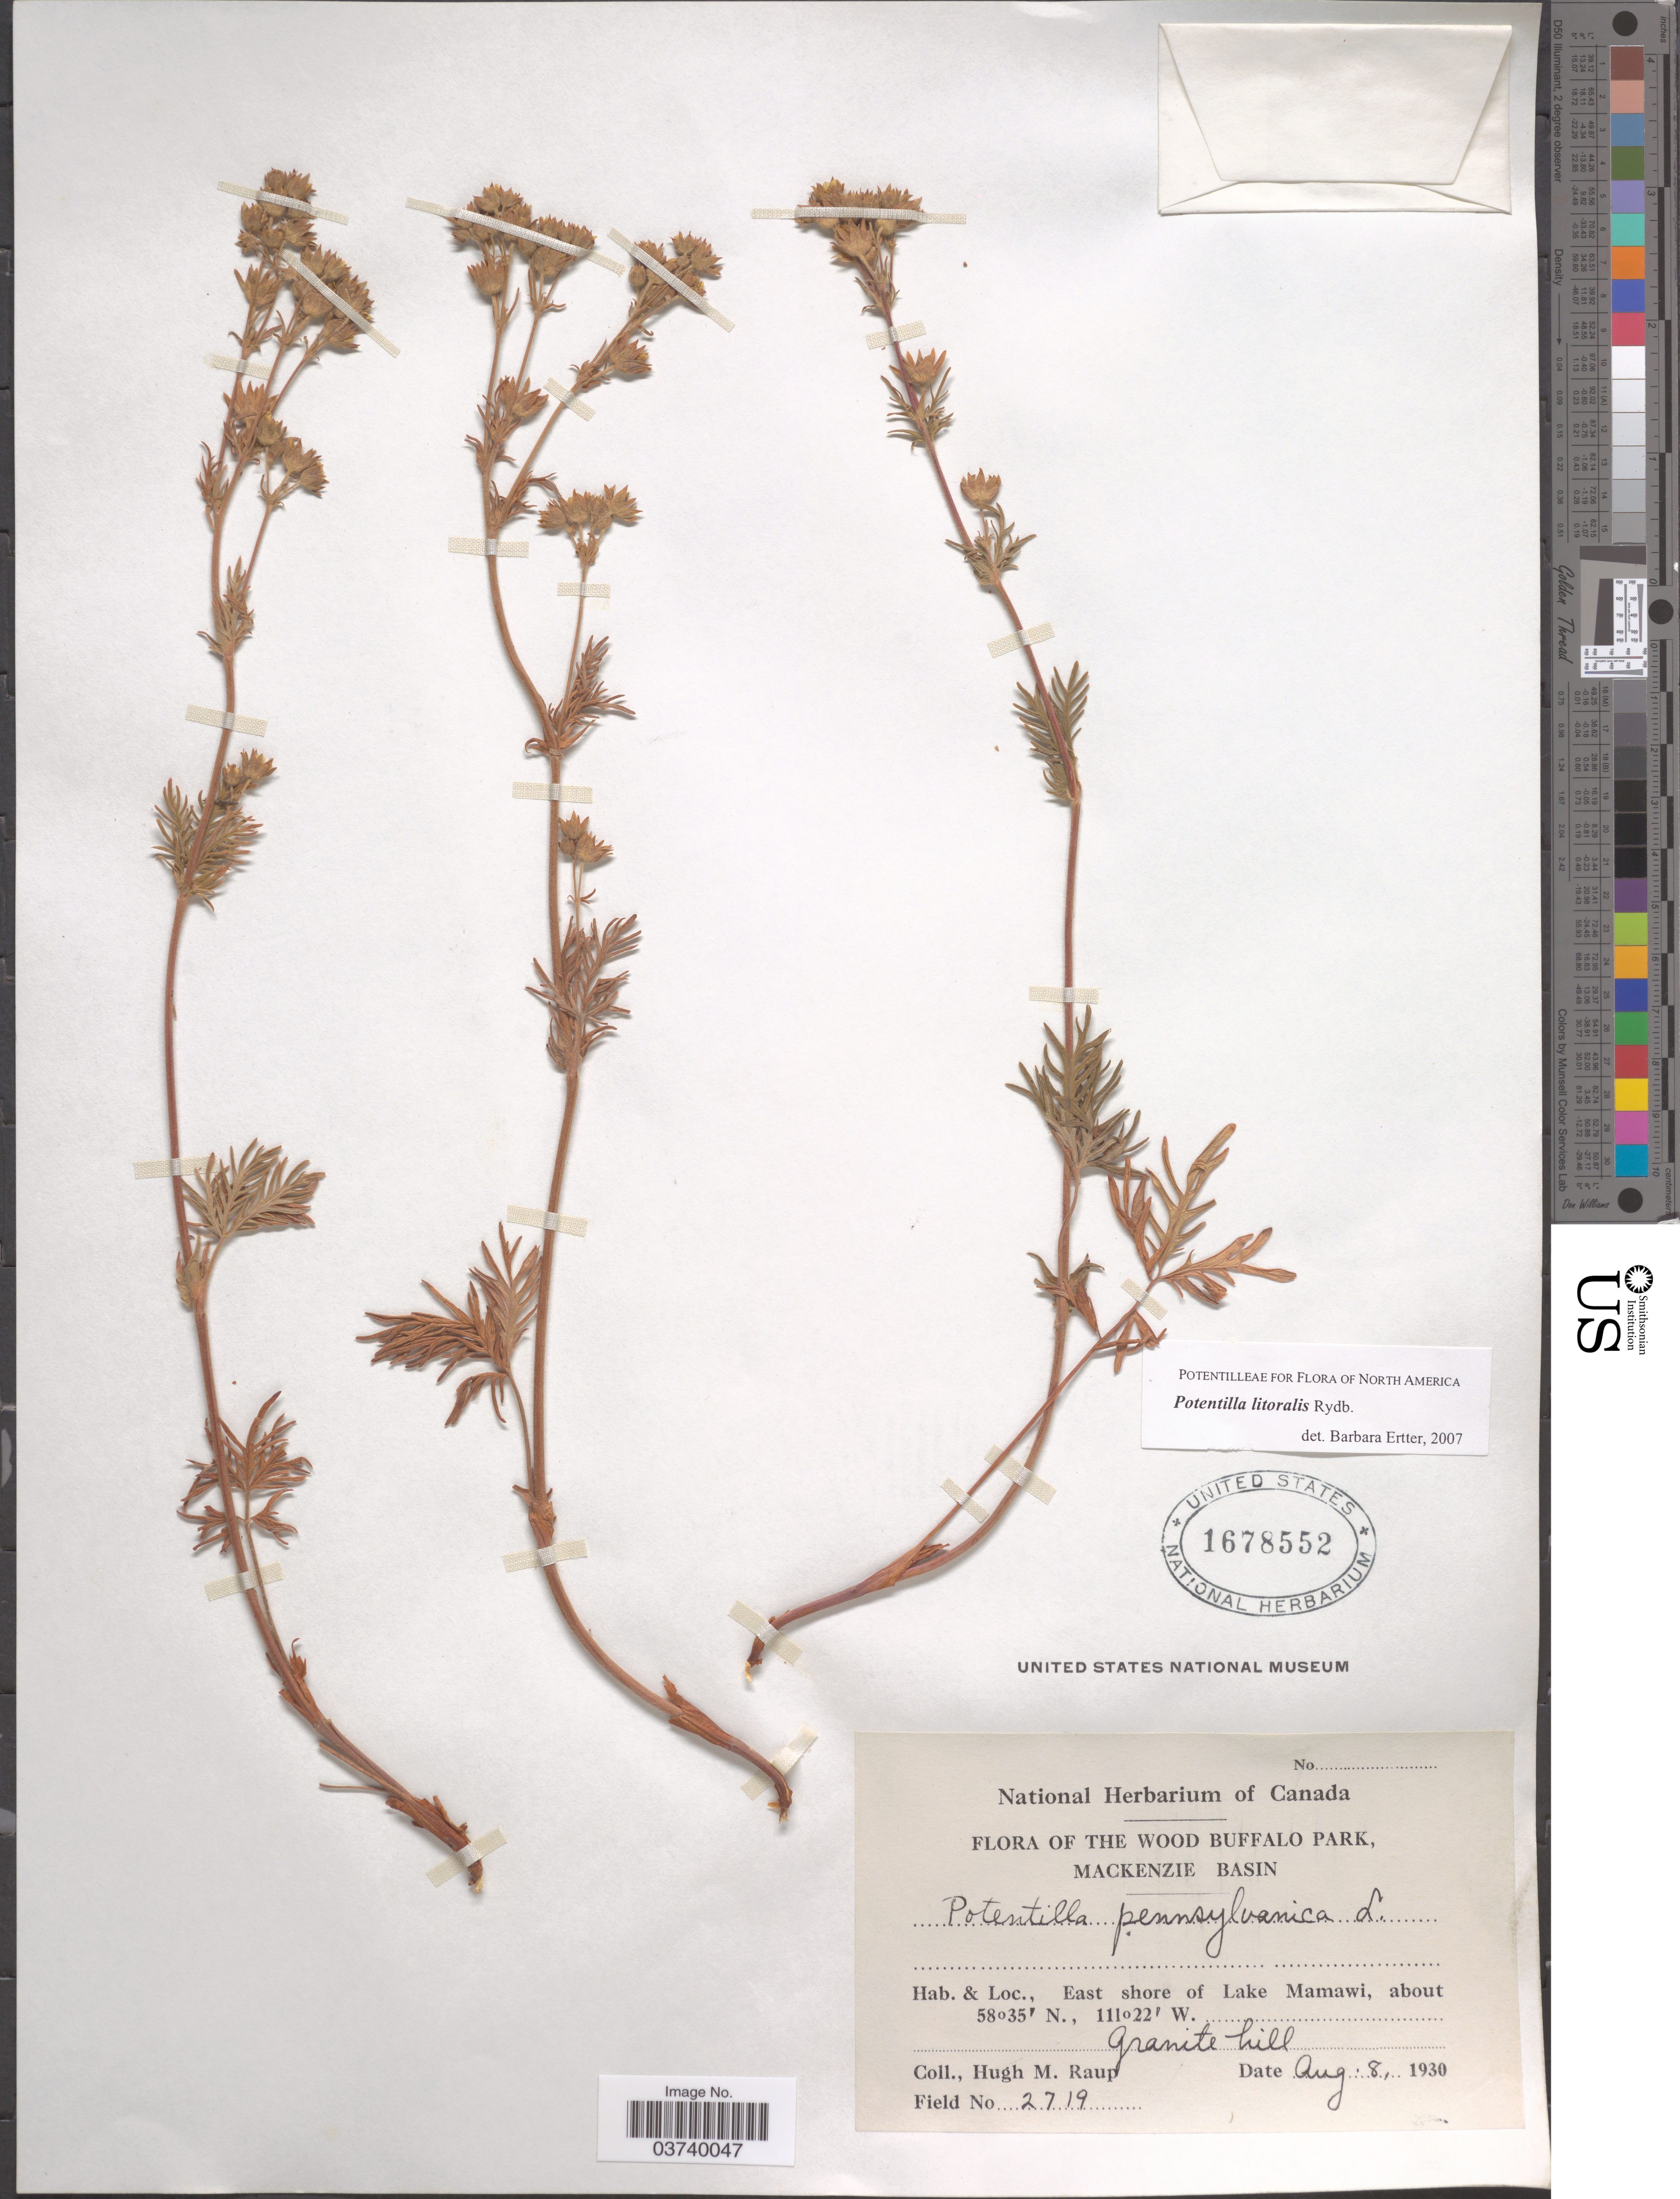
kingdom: Plantae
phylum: Tracheophyta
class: Magnoliopsida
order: Rosales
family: Rosaceae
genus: Potentilla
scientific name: Potentilla litoralis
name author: Rydb.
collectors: H. Raup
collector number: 2719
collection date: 1930-08-08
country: Canada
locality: The Wood Buffalo Park, Mackenzie Basin. East shore of Lake Mamawi.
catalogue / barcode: US 1678552